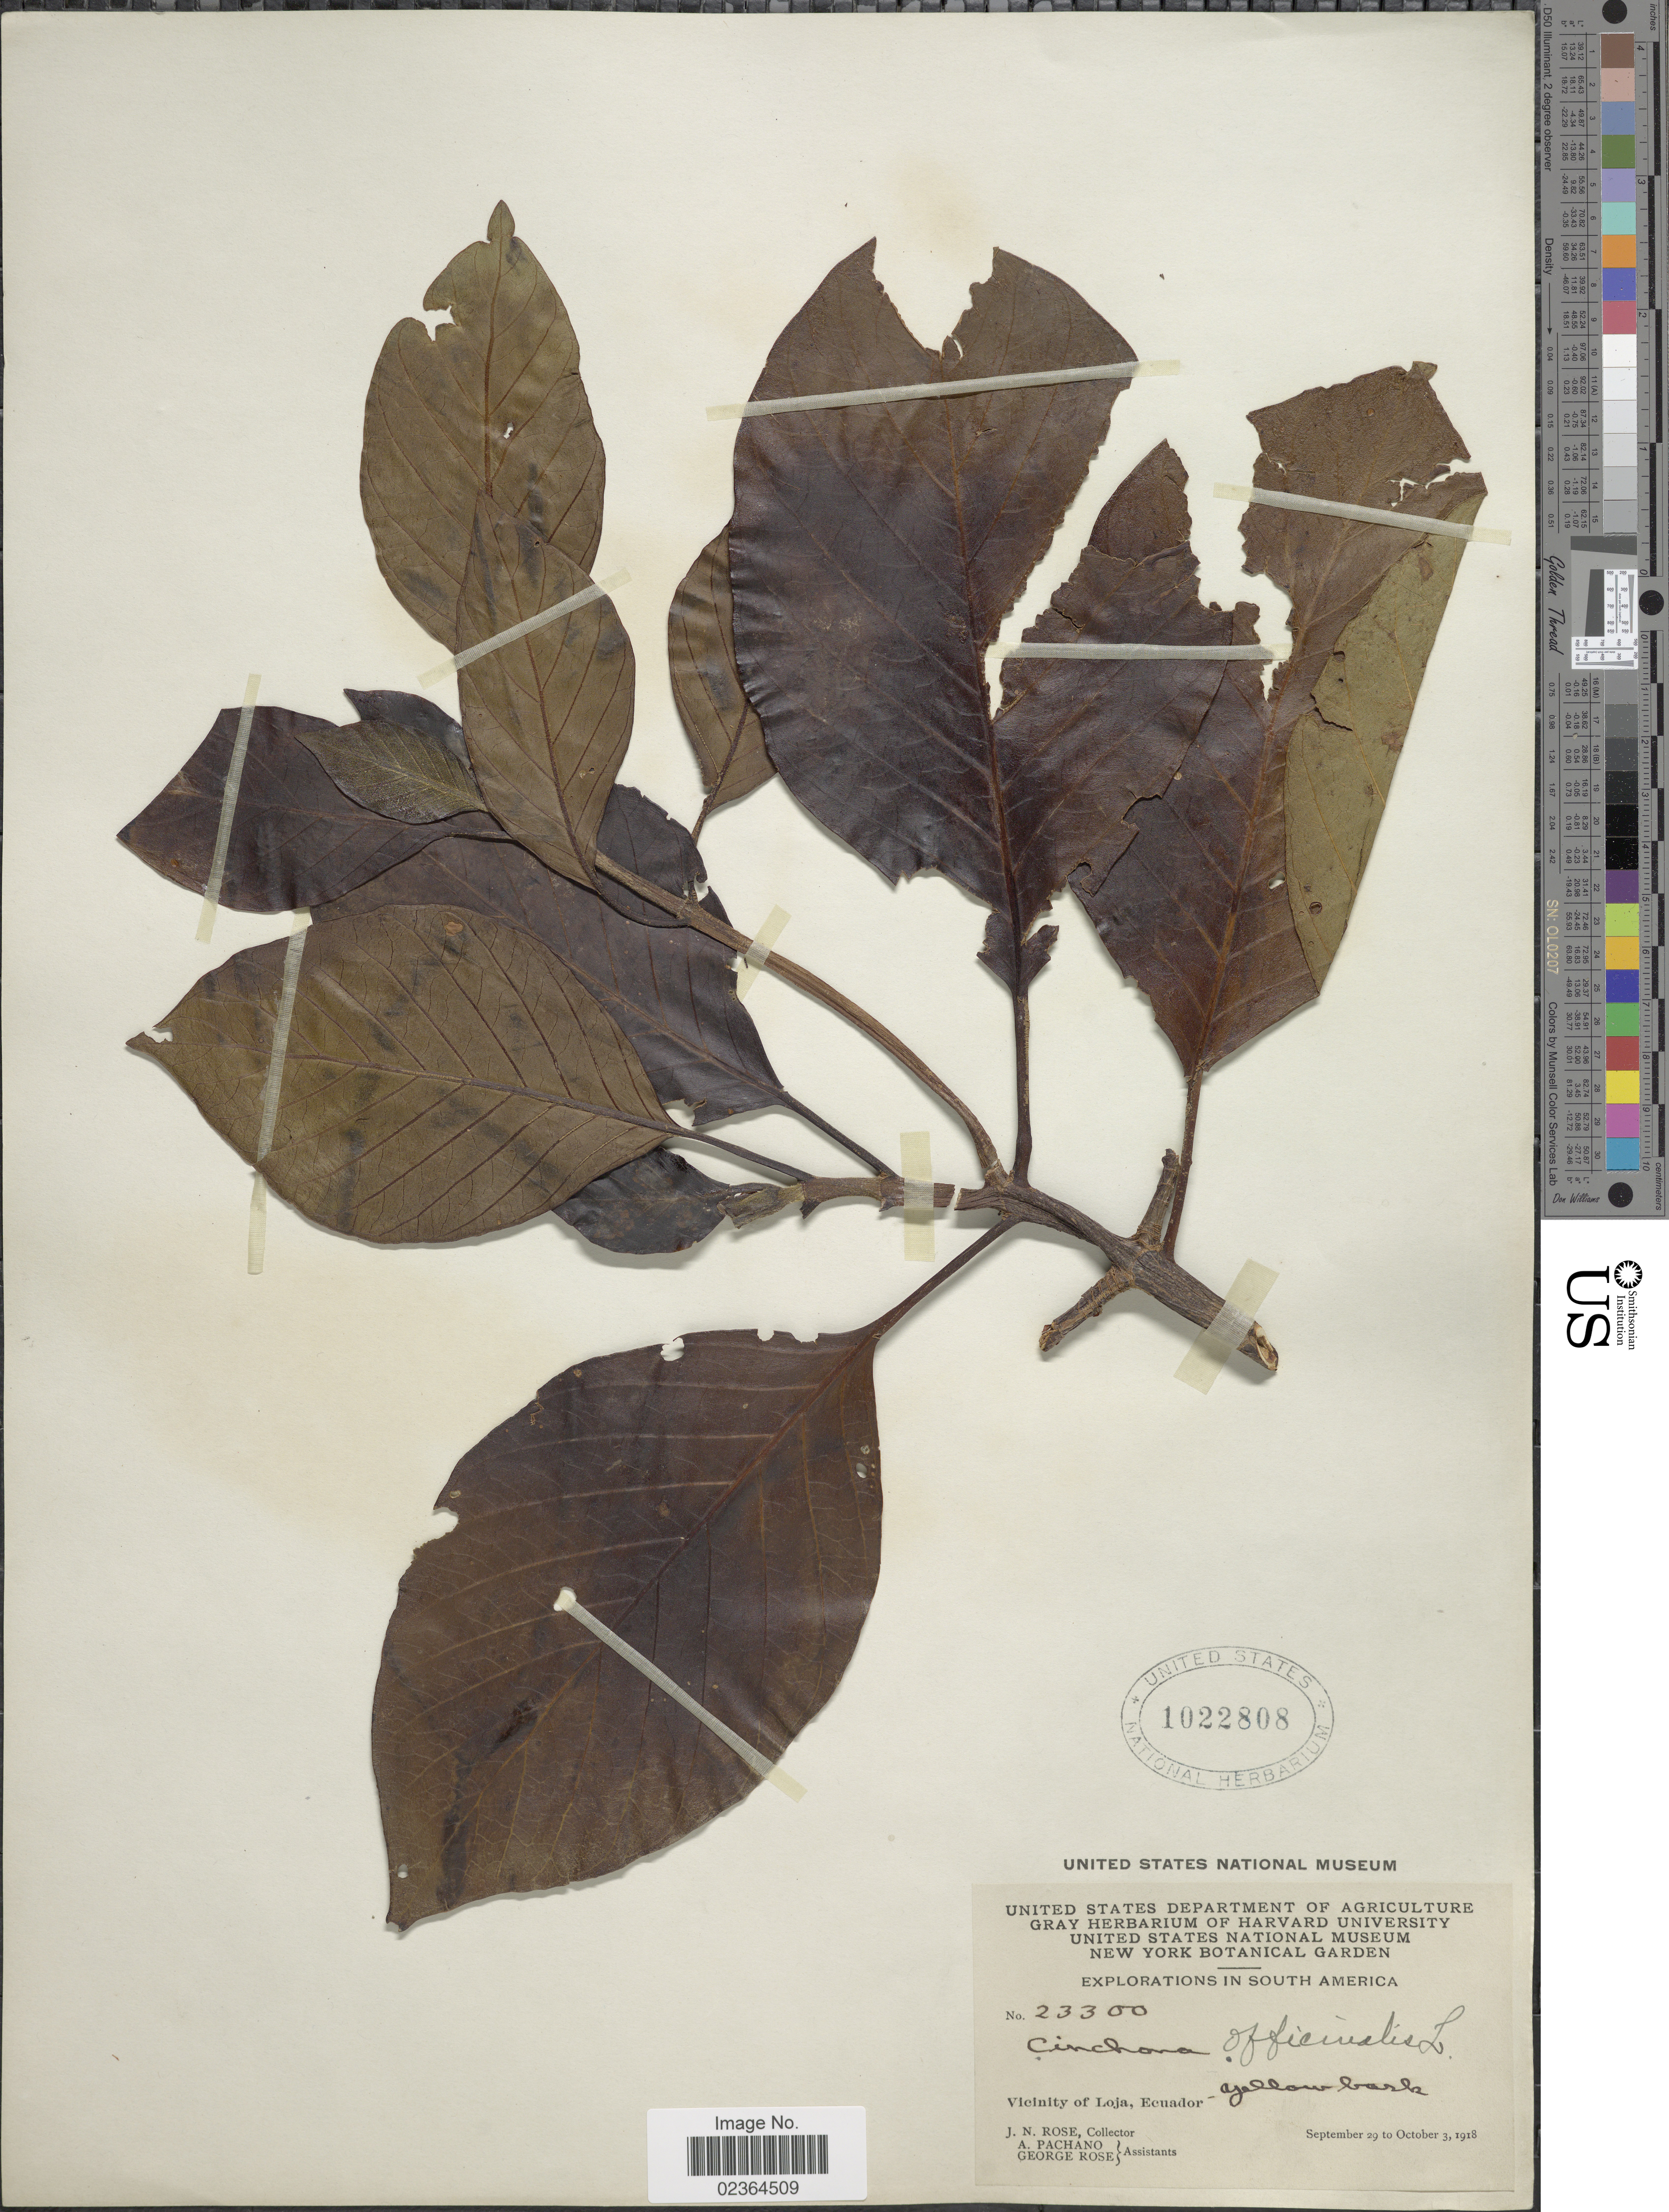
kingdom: Plantae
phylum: Tracheophyta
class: Magnoliopsida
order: Gentianales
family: Rubiaceae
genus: Cinchona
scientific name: Cinchona officinalis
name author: L.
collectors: J. N. Rose, A. Pachano & G. Rose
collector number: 23300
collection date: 1918-09-19/1918-10-03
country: Ecuador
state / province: Loja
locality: Vicinity of Loja, Ecuador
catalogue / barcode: US 1022808